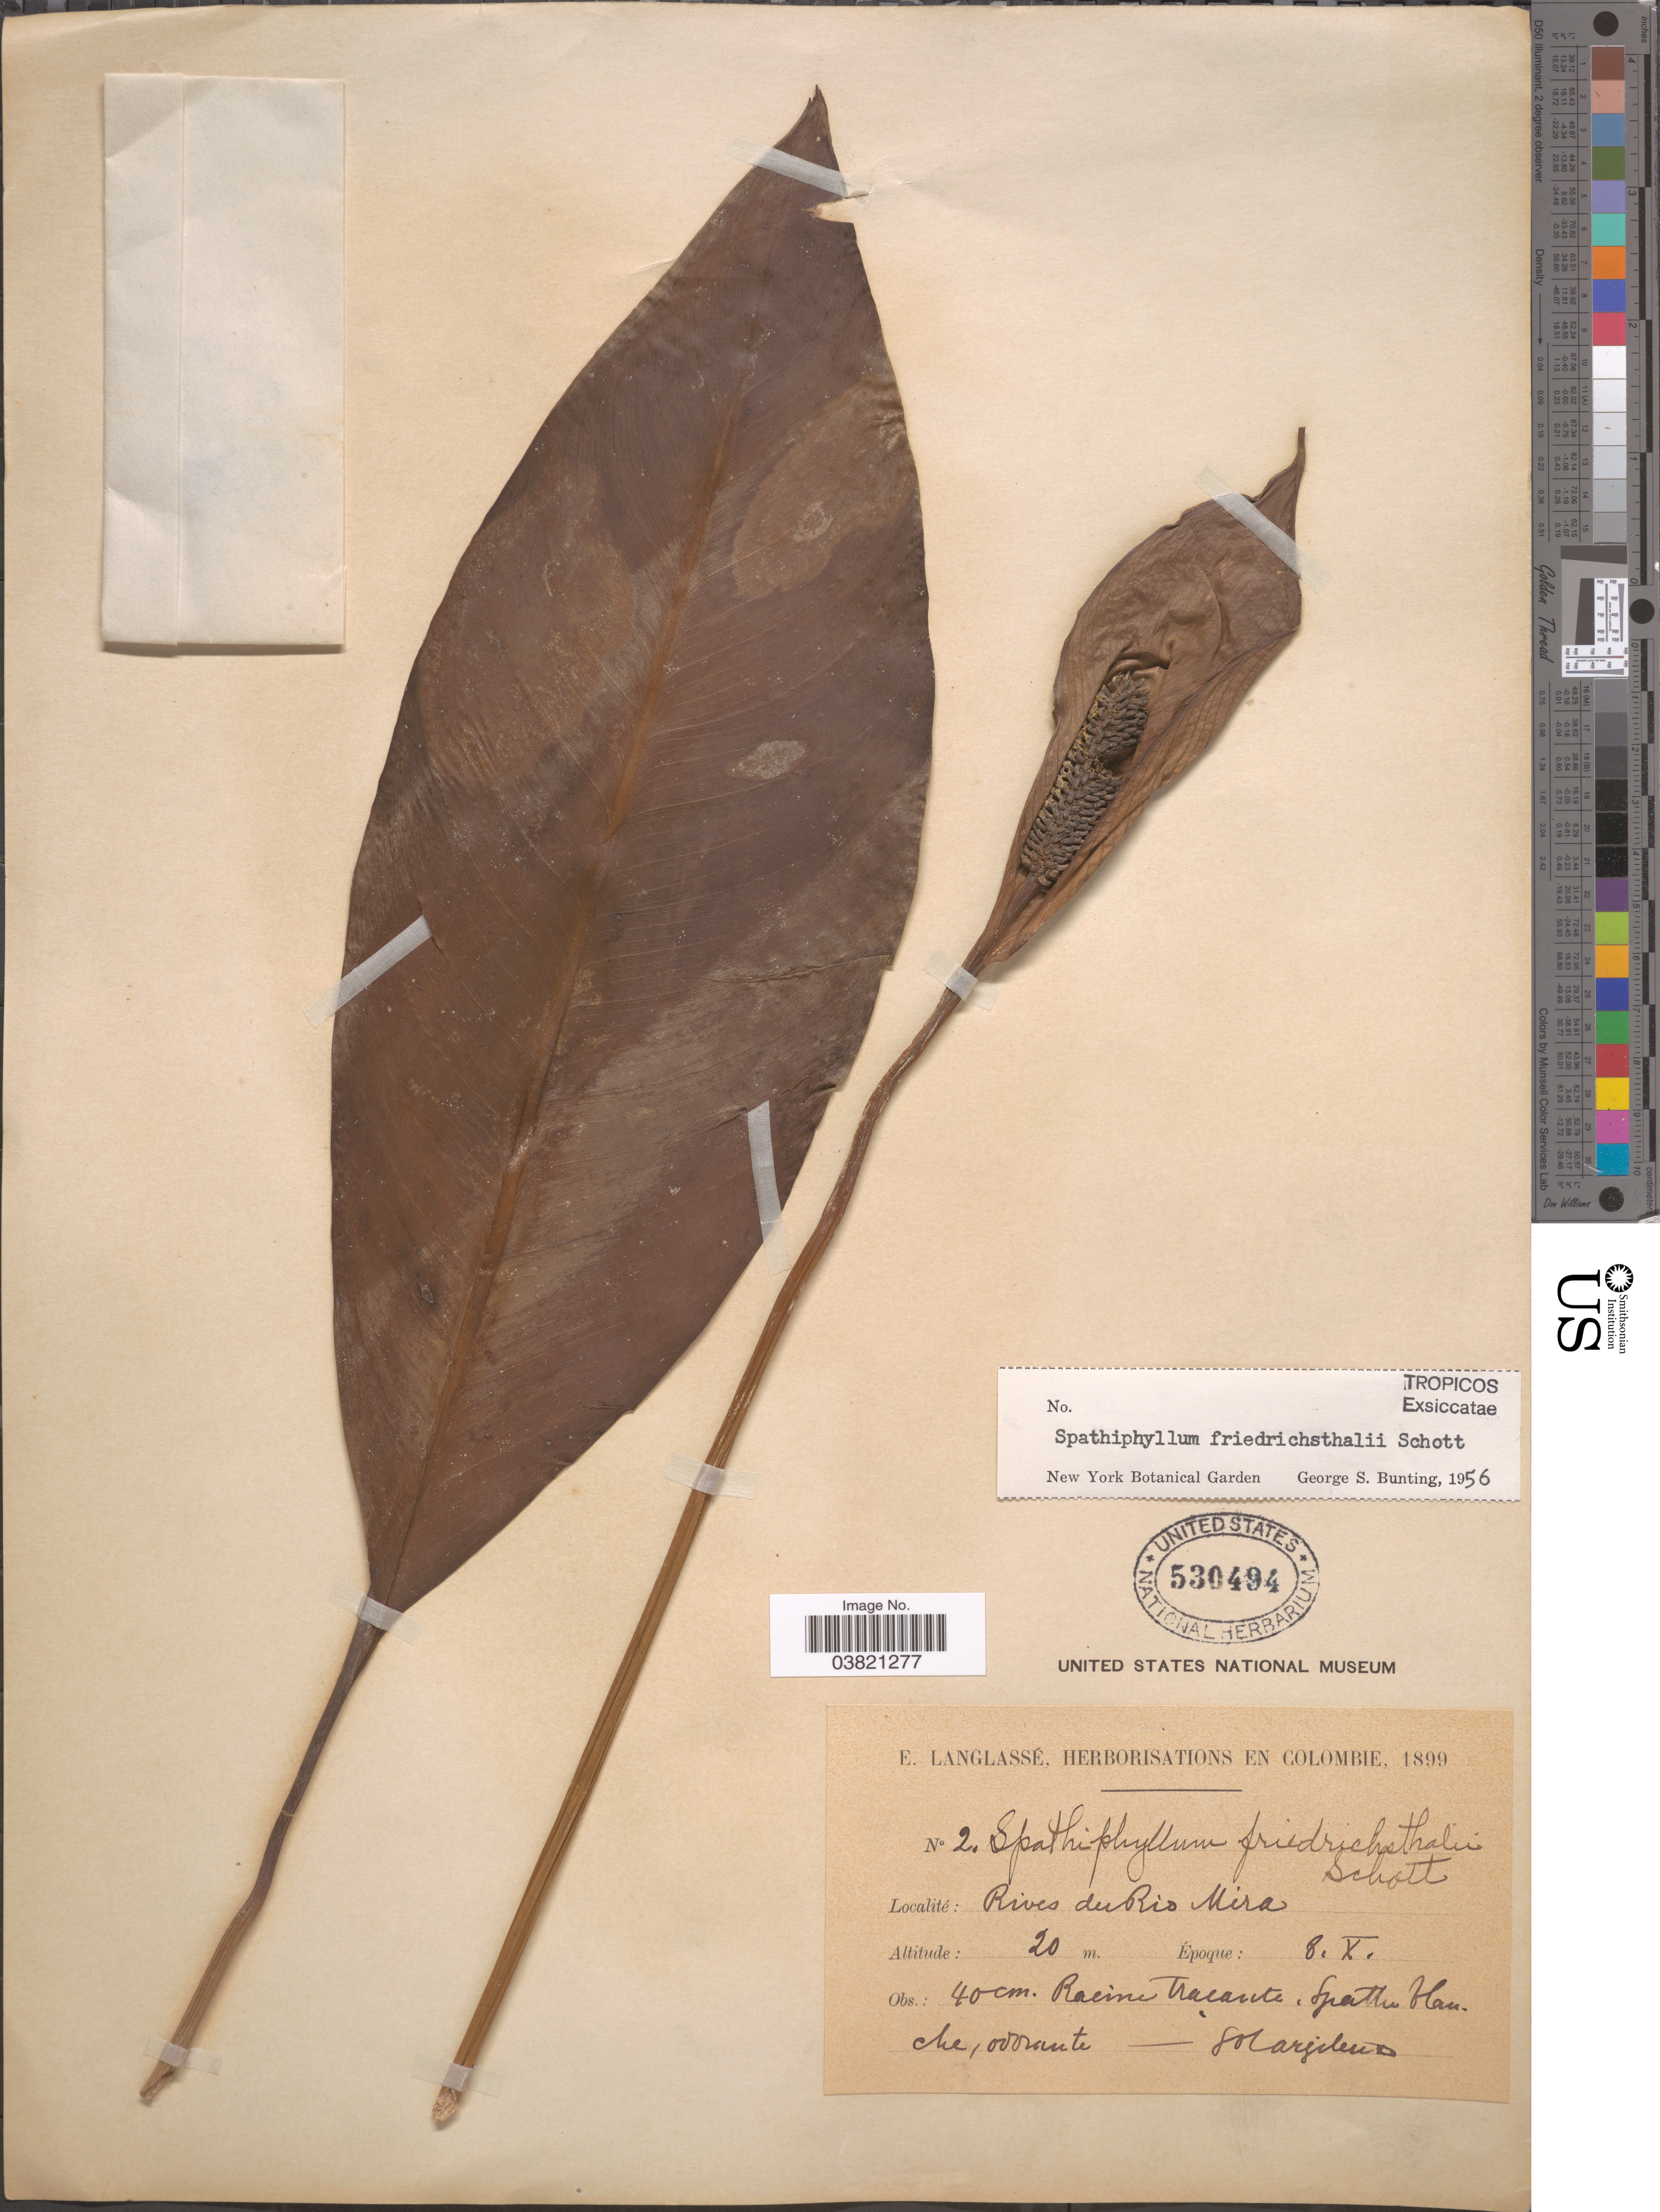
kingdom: Plantae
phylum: Tracheophyta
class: Liliopsida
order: Alismatales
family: Araceae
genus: Spathiphyllum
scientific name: Spathiphyllum friedrichsthalii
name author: Schott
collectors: E. Langlassé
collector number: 2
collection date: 1899-10-08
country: Colombia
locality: Rives du Rio Mira.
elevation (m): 20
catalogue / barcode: US 530494